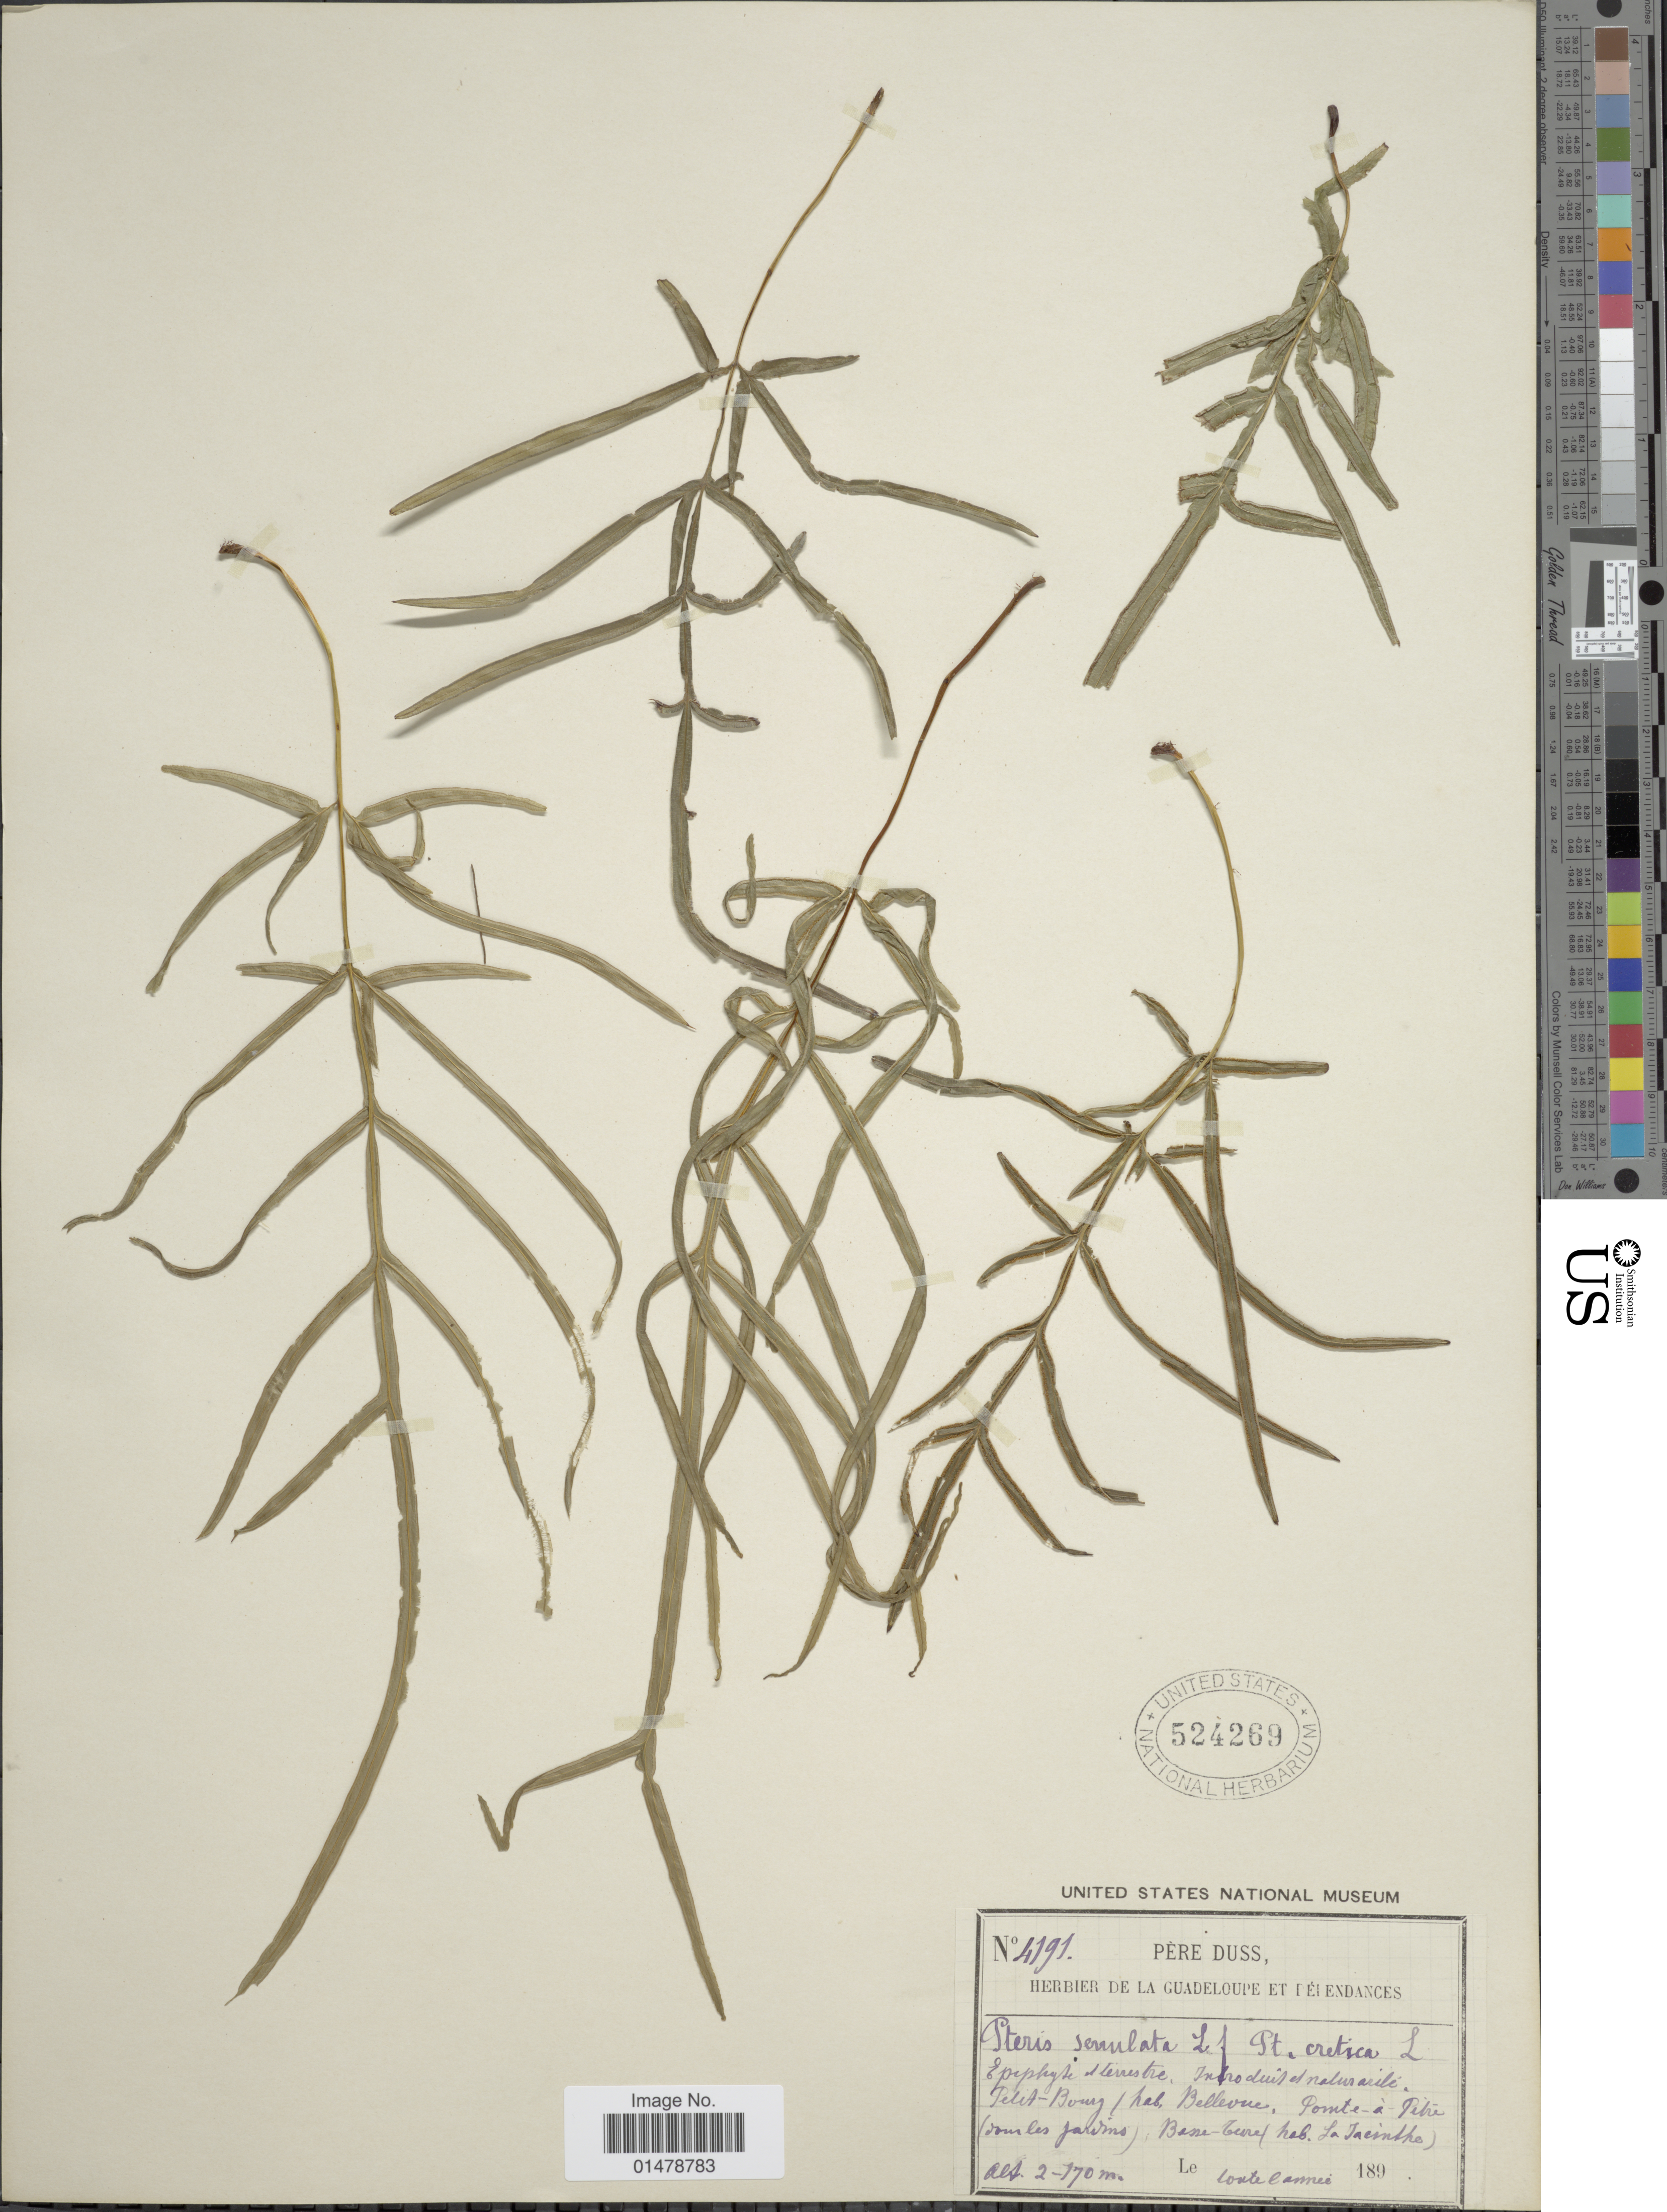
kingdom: Plantae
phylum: Tracheophyta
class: Polypodiopsida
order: Polypodiales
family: Pteridaceae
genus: Pteris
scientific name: Pteris multifida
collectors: Père Duss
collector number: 4191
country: Guadeloupe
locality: Petit-Bourg, hab. Bellevue. Pointe-a-Pitre (dans les jardins). Basse-Terre (hab. La Jacinthe).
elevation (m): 2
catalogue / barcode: US 524269